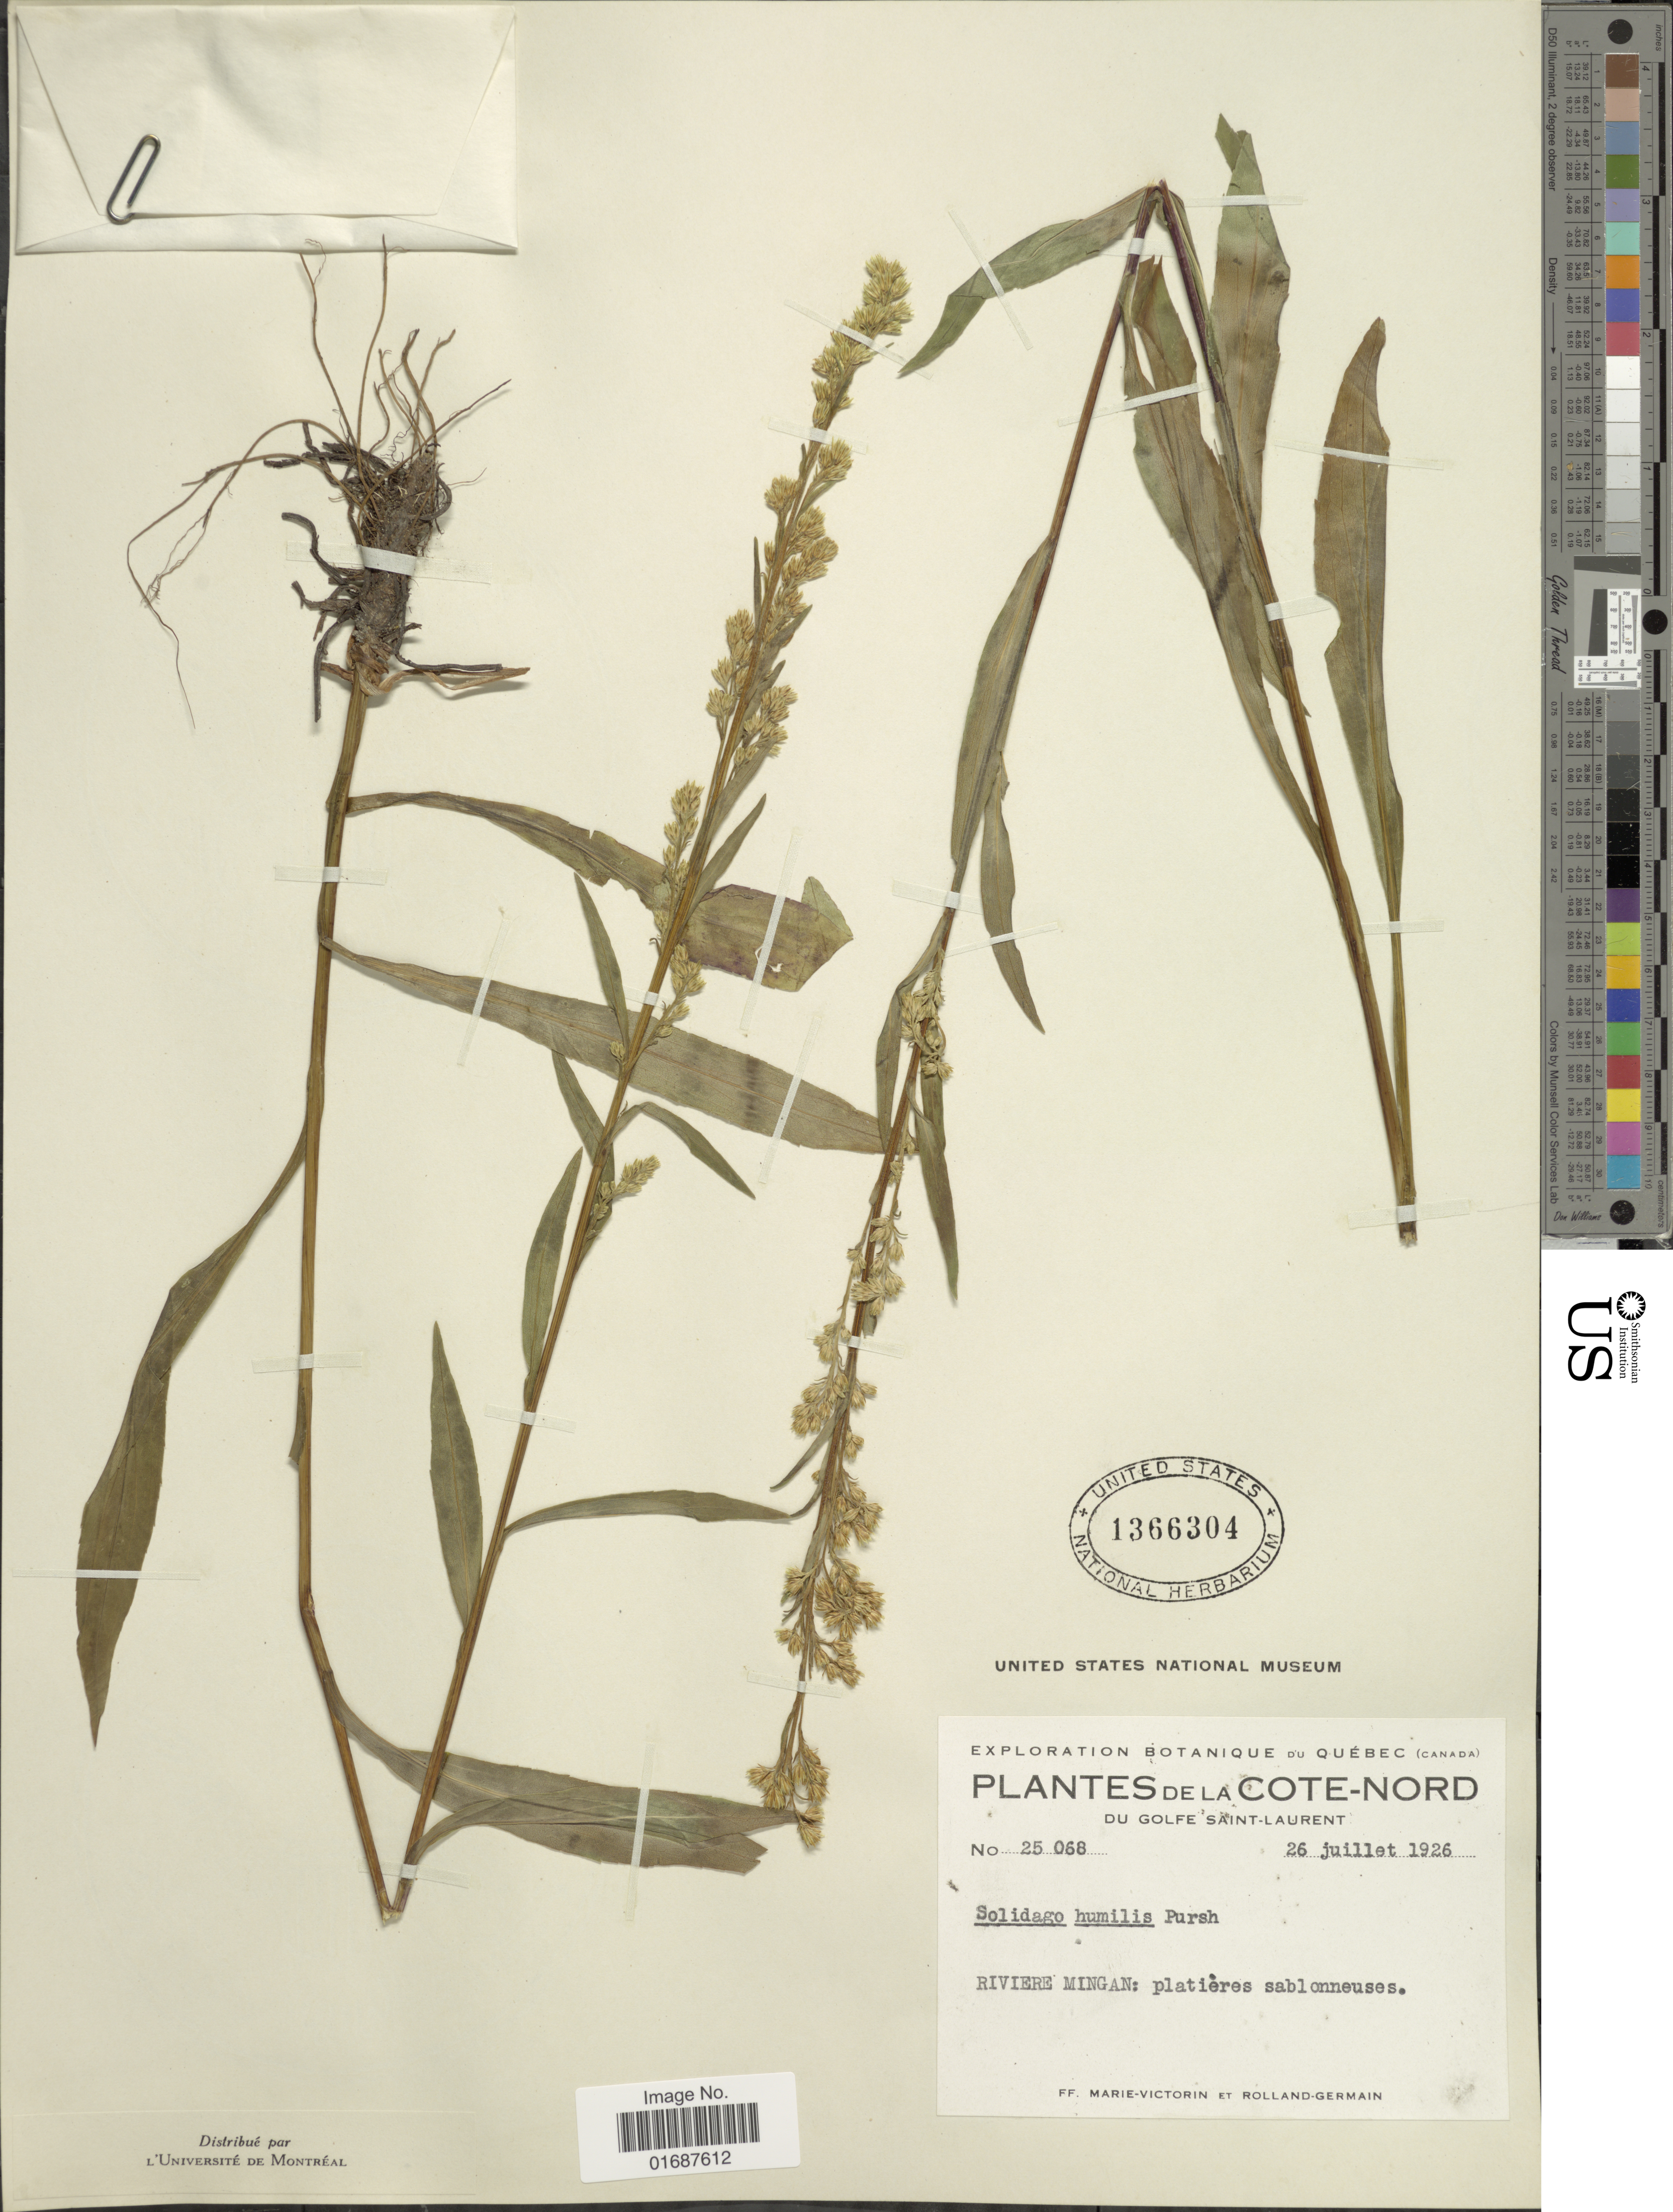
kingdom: Plantae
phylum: Tracheophyta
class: Magnoliopsida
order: Asterales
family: Asteraceae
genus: Solidago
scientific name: Solidago uliginosa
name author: Nutt.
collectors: F. Marie-Victorin & Rolland-Germain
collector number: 25068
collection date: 1926-07-26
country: Canada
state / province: Quebec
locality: Cote-Nord du Golfe Saint-Laurent. Riviere Mingan: platières sablonneuses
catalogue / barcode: US 1366304